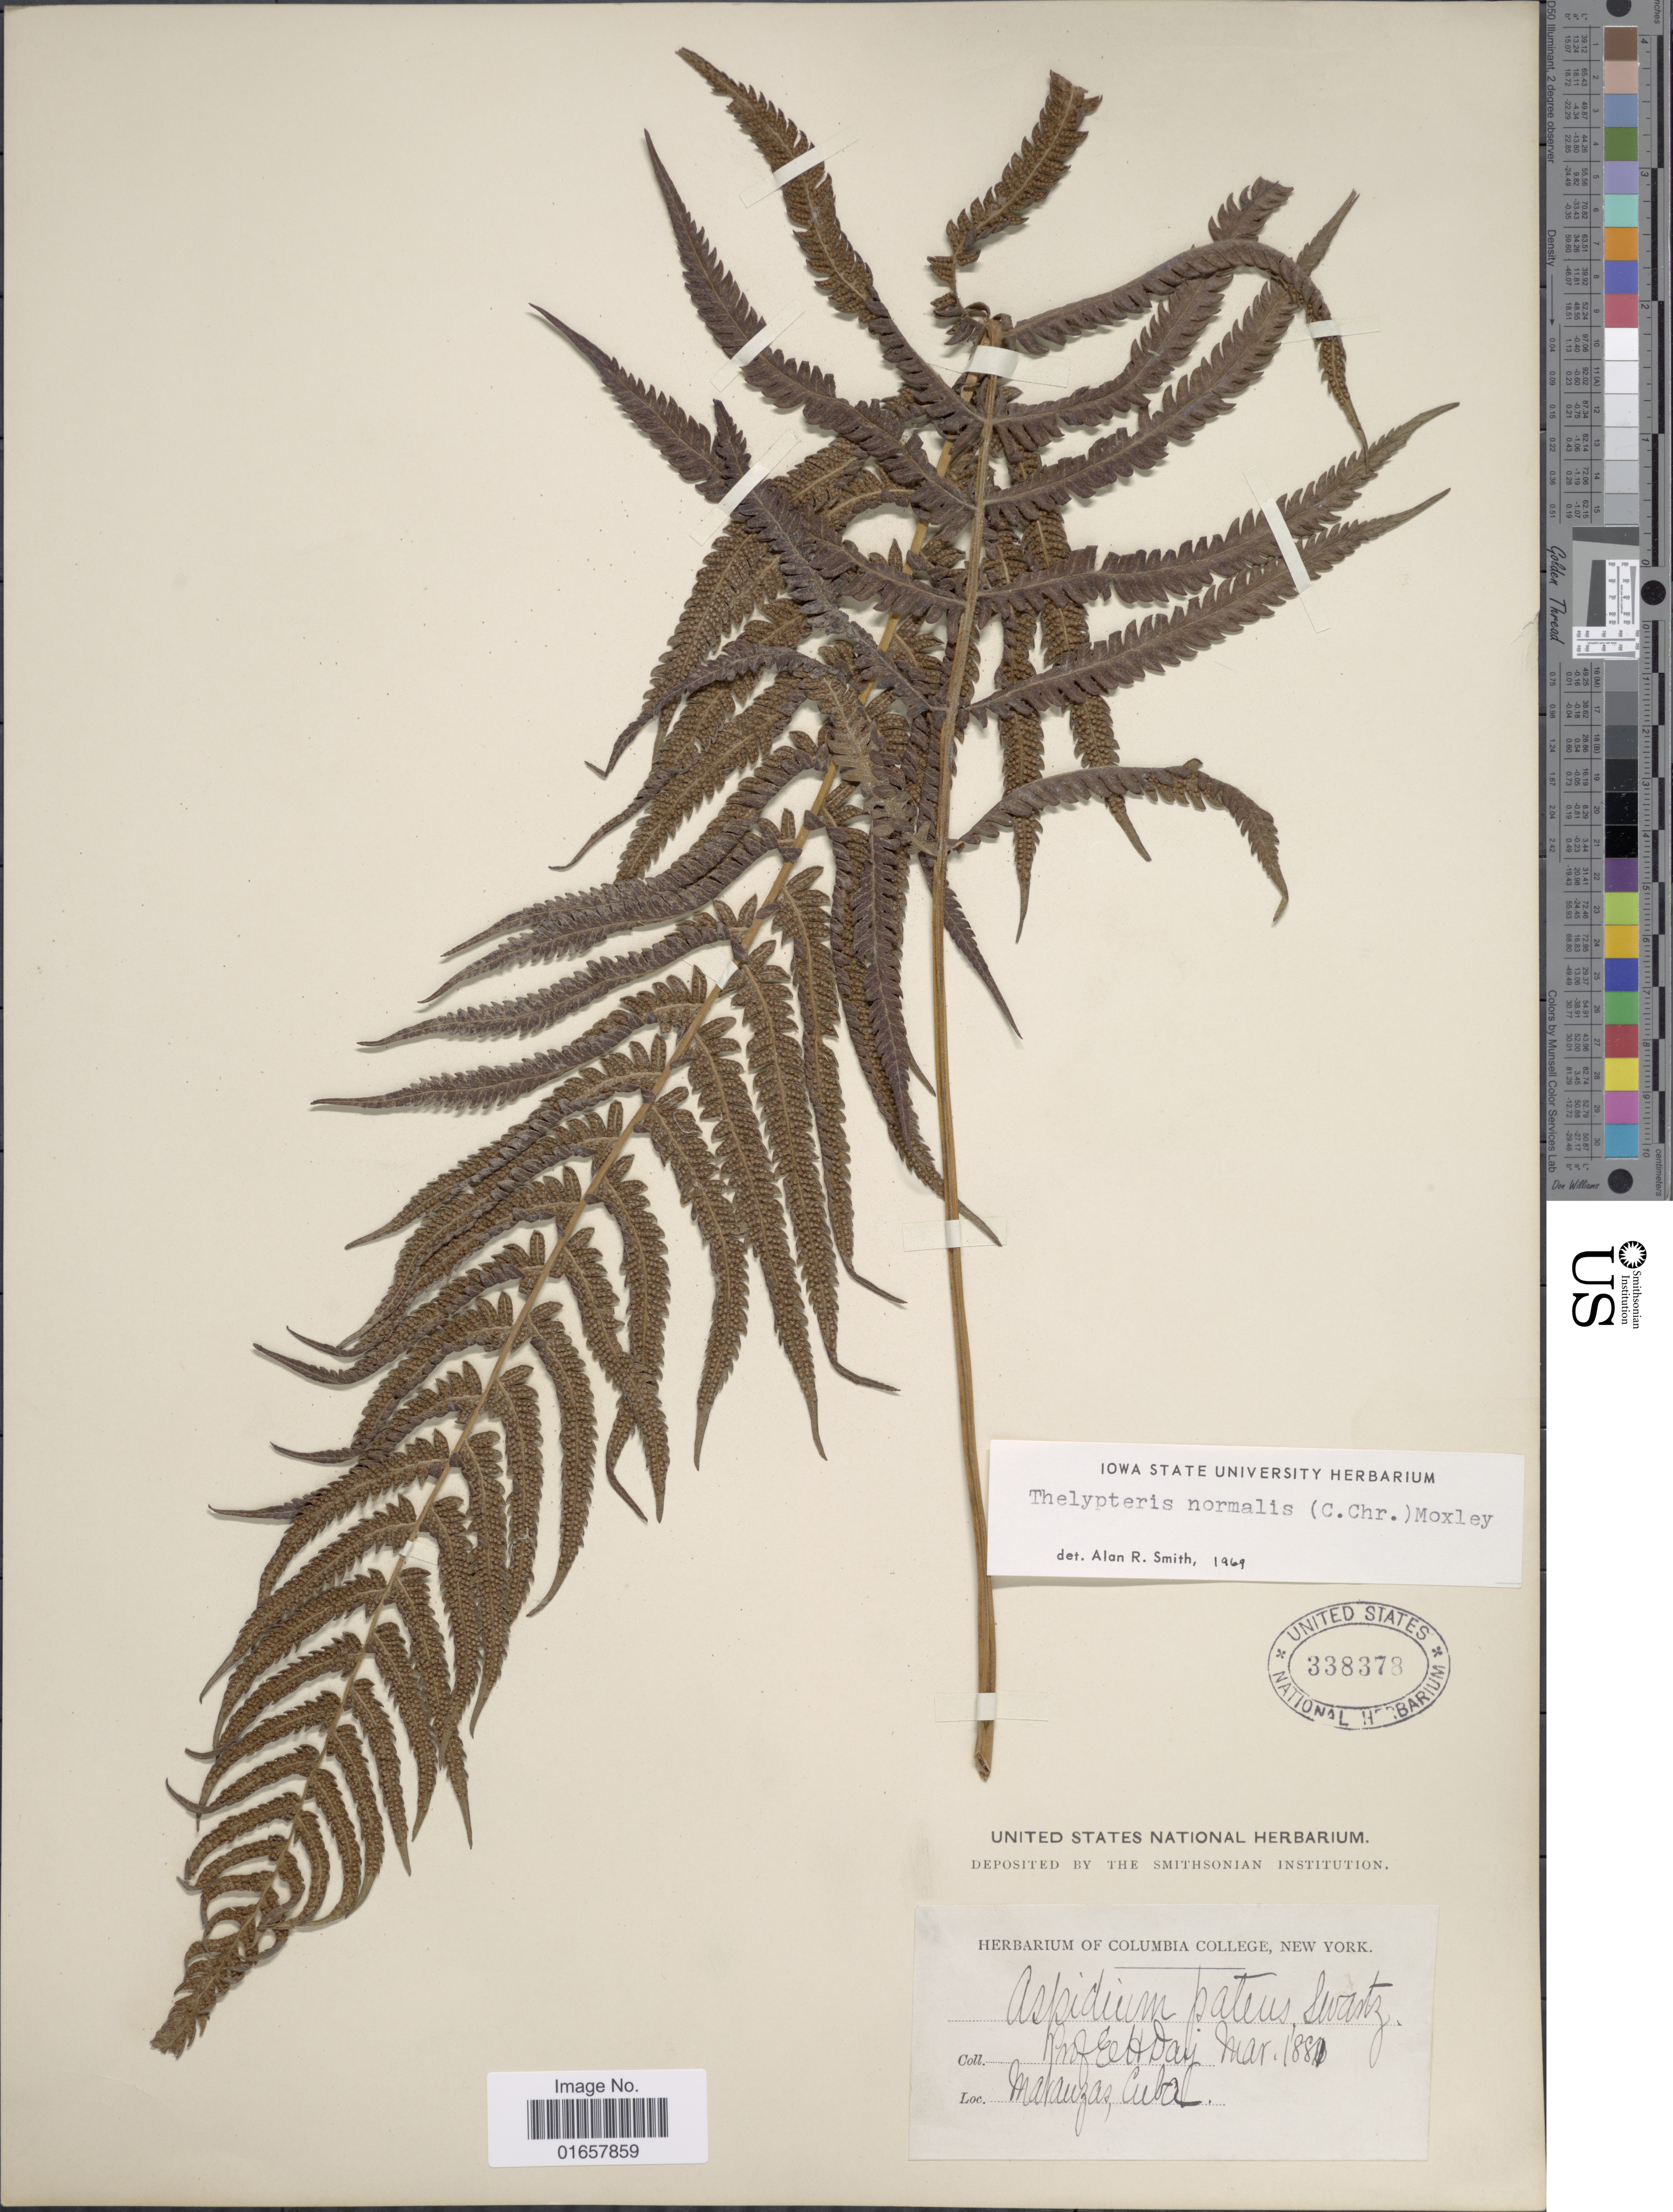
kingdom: Plantae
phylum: Tracheophyta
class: Polypodiopsida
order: Polypodiales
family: Thelypteridaceae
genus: Christella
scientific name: Christella kunthii comb. ined.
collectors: E. H. Day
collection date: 1881-03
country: Cuba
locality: Cuba, Matanzas.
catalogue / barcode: US 338378